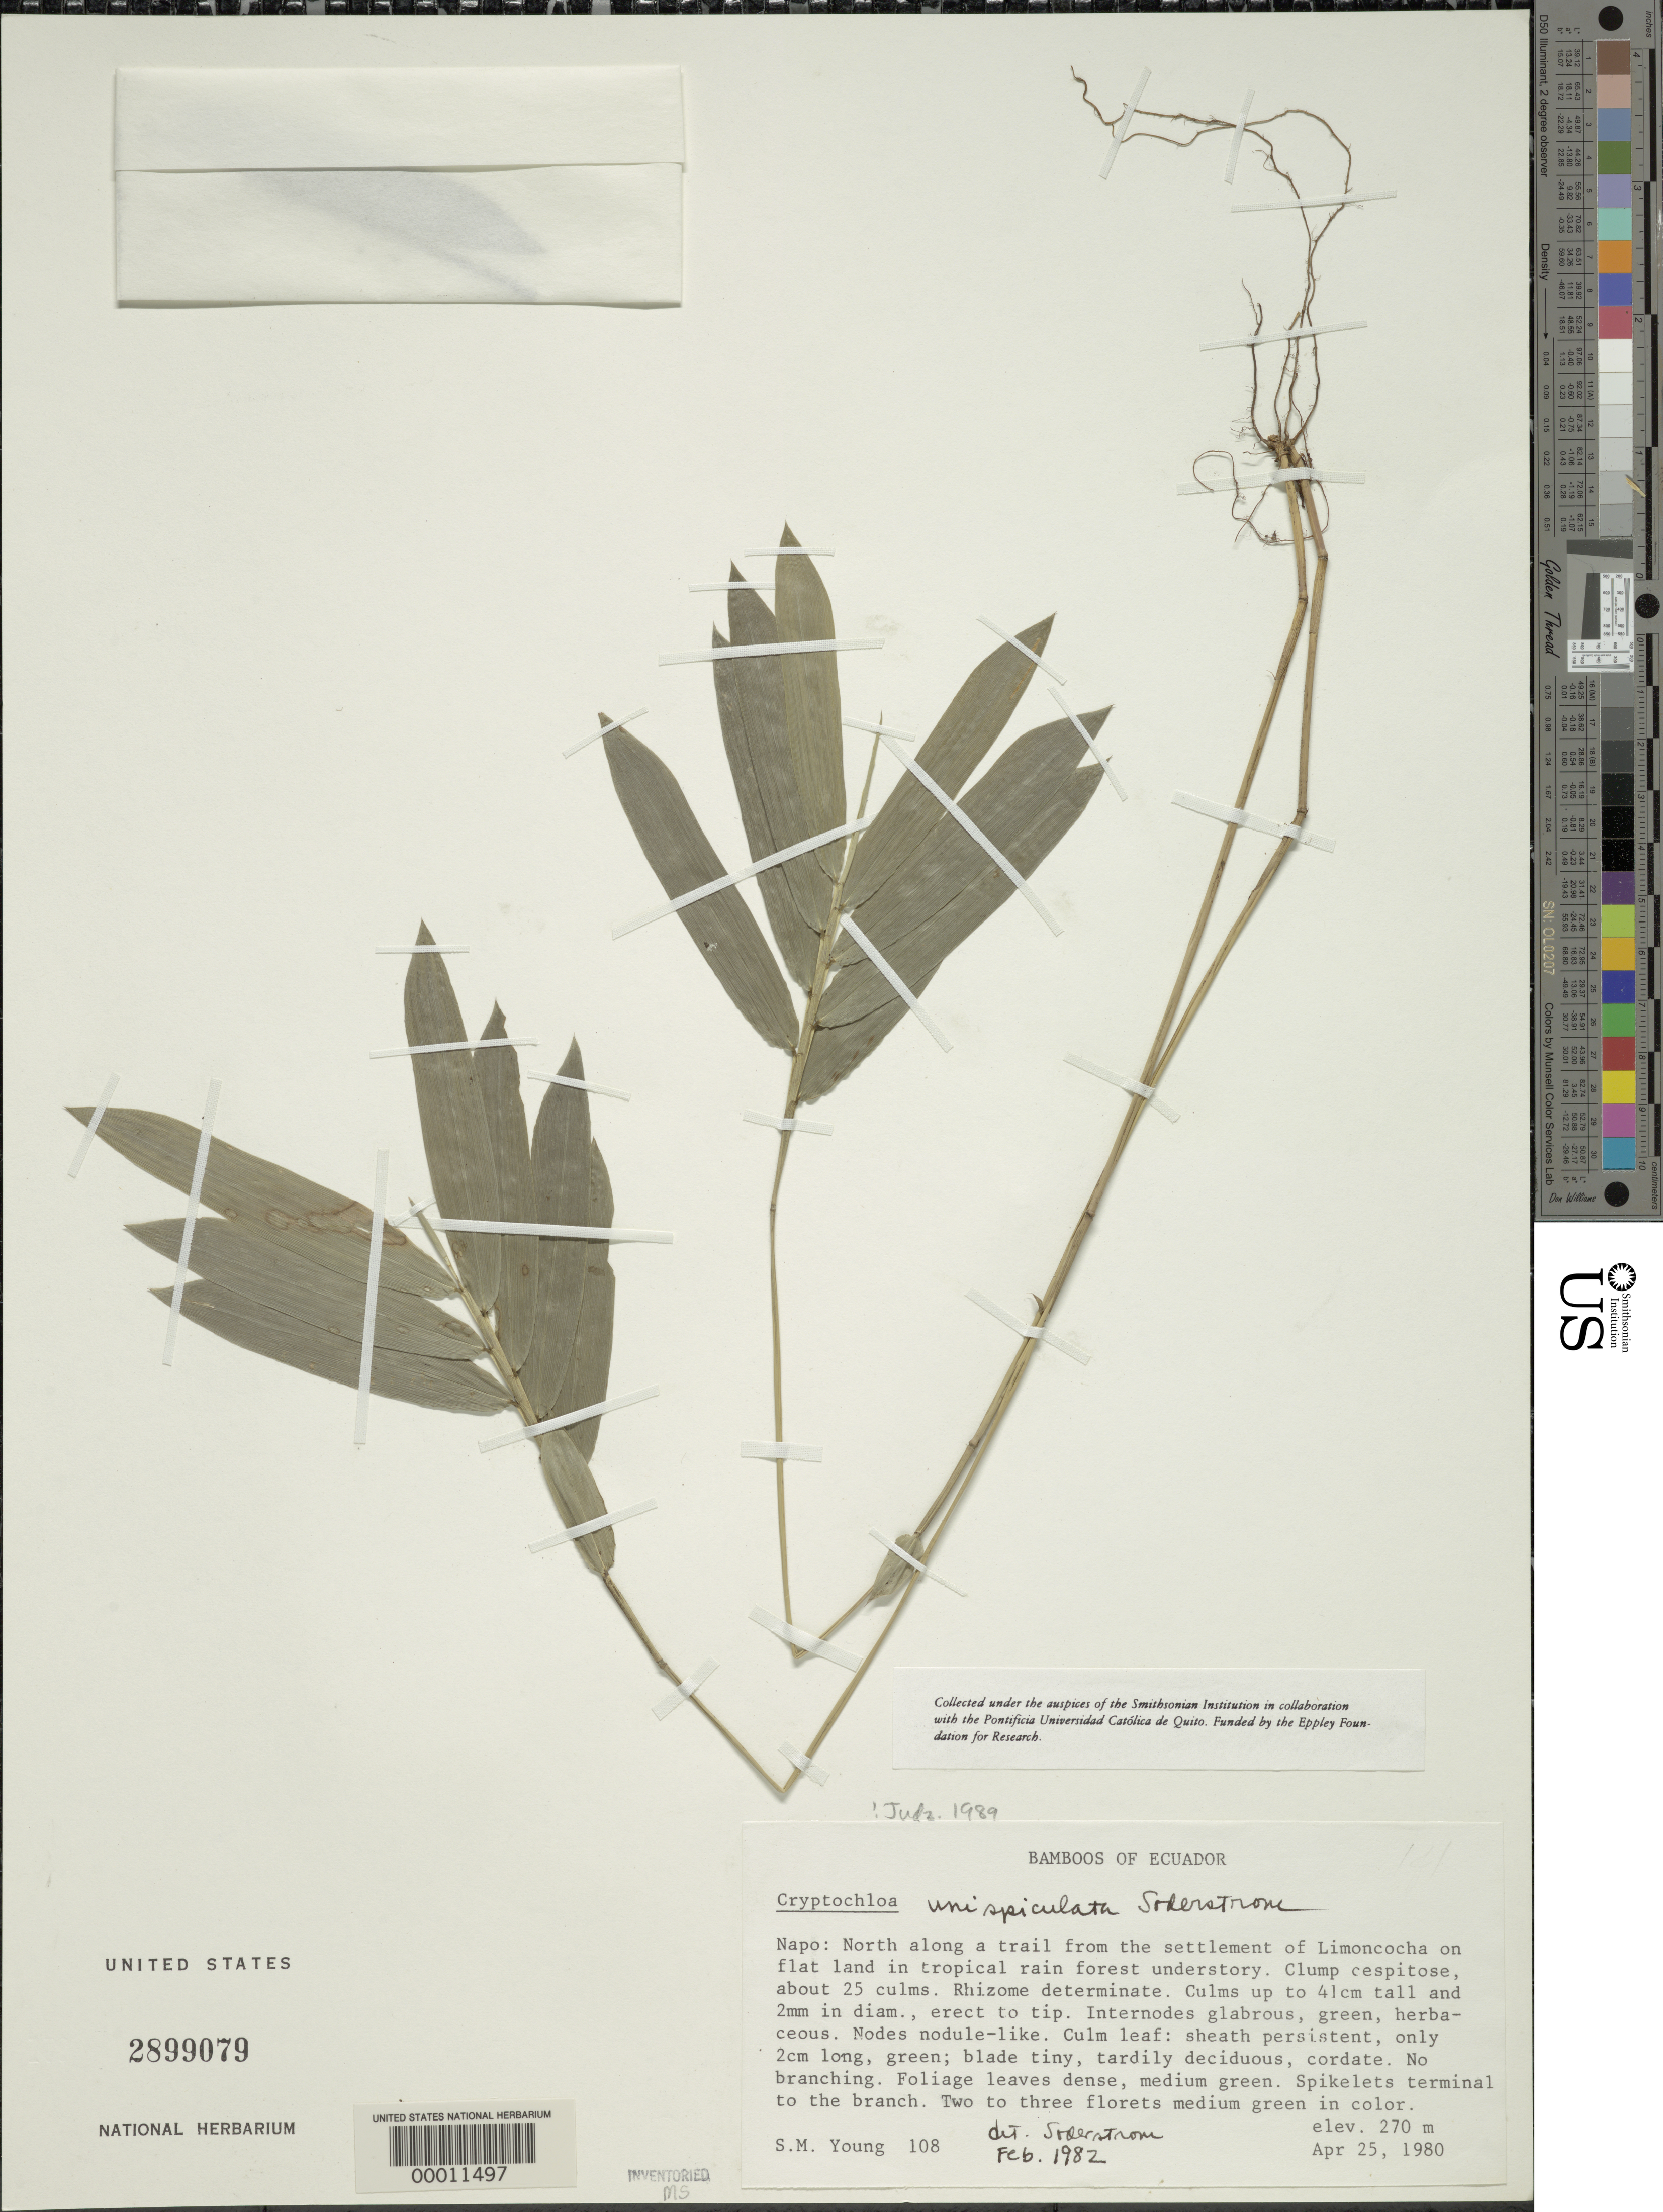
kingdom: Plantae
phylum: Tracheophyta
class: Liliopsida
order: Poales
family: Poaceae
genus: Cryptochloa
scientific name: Cryptochloa unispiculata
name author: Soderstr.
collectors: S. Young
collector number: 108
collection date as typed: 25 Apr 1980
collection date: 1980-04-25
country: Ecuador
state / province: Napo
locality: Limoncocha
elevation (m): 270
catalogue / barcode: US 2899079